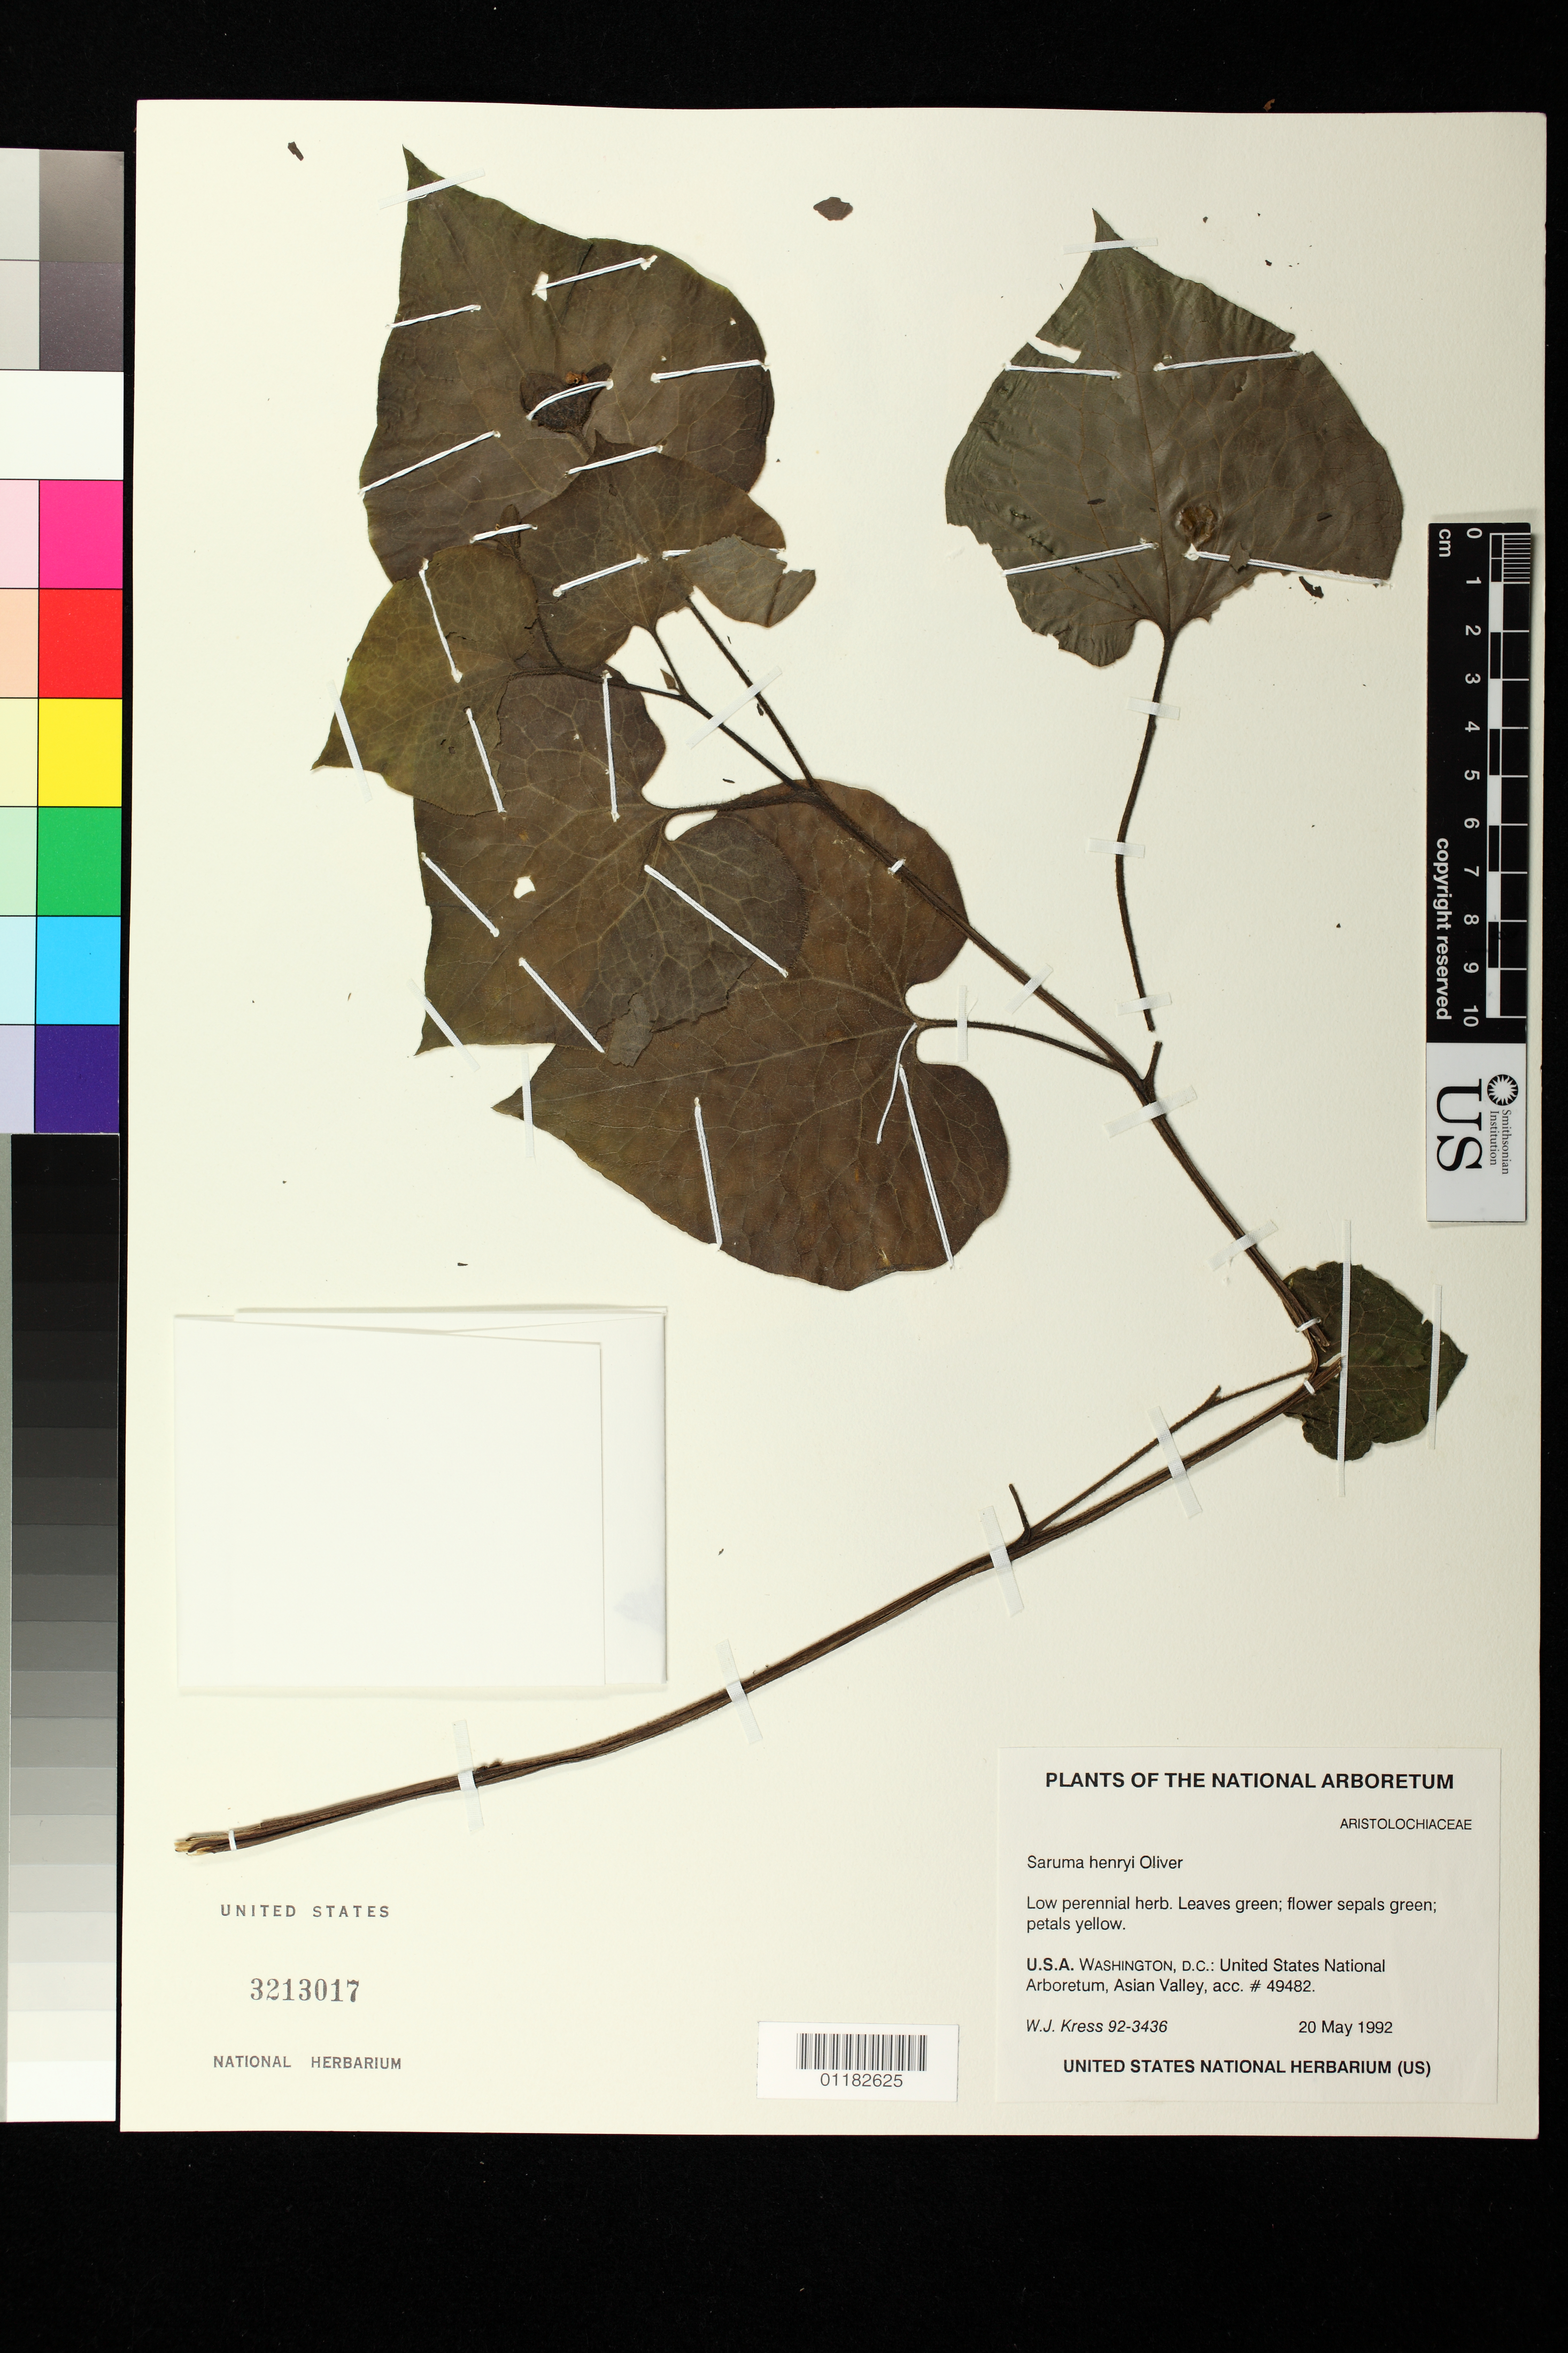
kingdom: Plantae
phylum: Tracheophyta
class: Magnoliopsida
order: Piperales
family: Aristolochiaceae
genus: Saruma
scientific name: Saruma henryi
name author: Oliv.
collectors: W. J. Kress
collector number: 923436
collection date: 1992-05-20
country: United States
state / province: District of Columbia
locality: United States National Arboretum, Asian Valley. acc. # 49482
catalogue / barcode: US 3213017